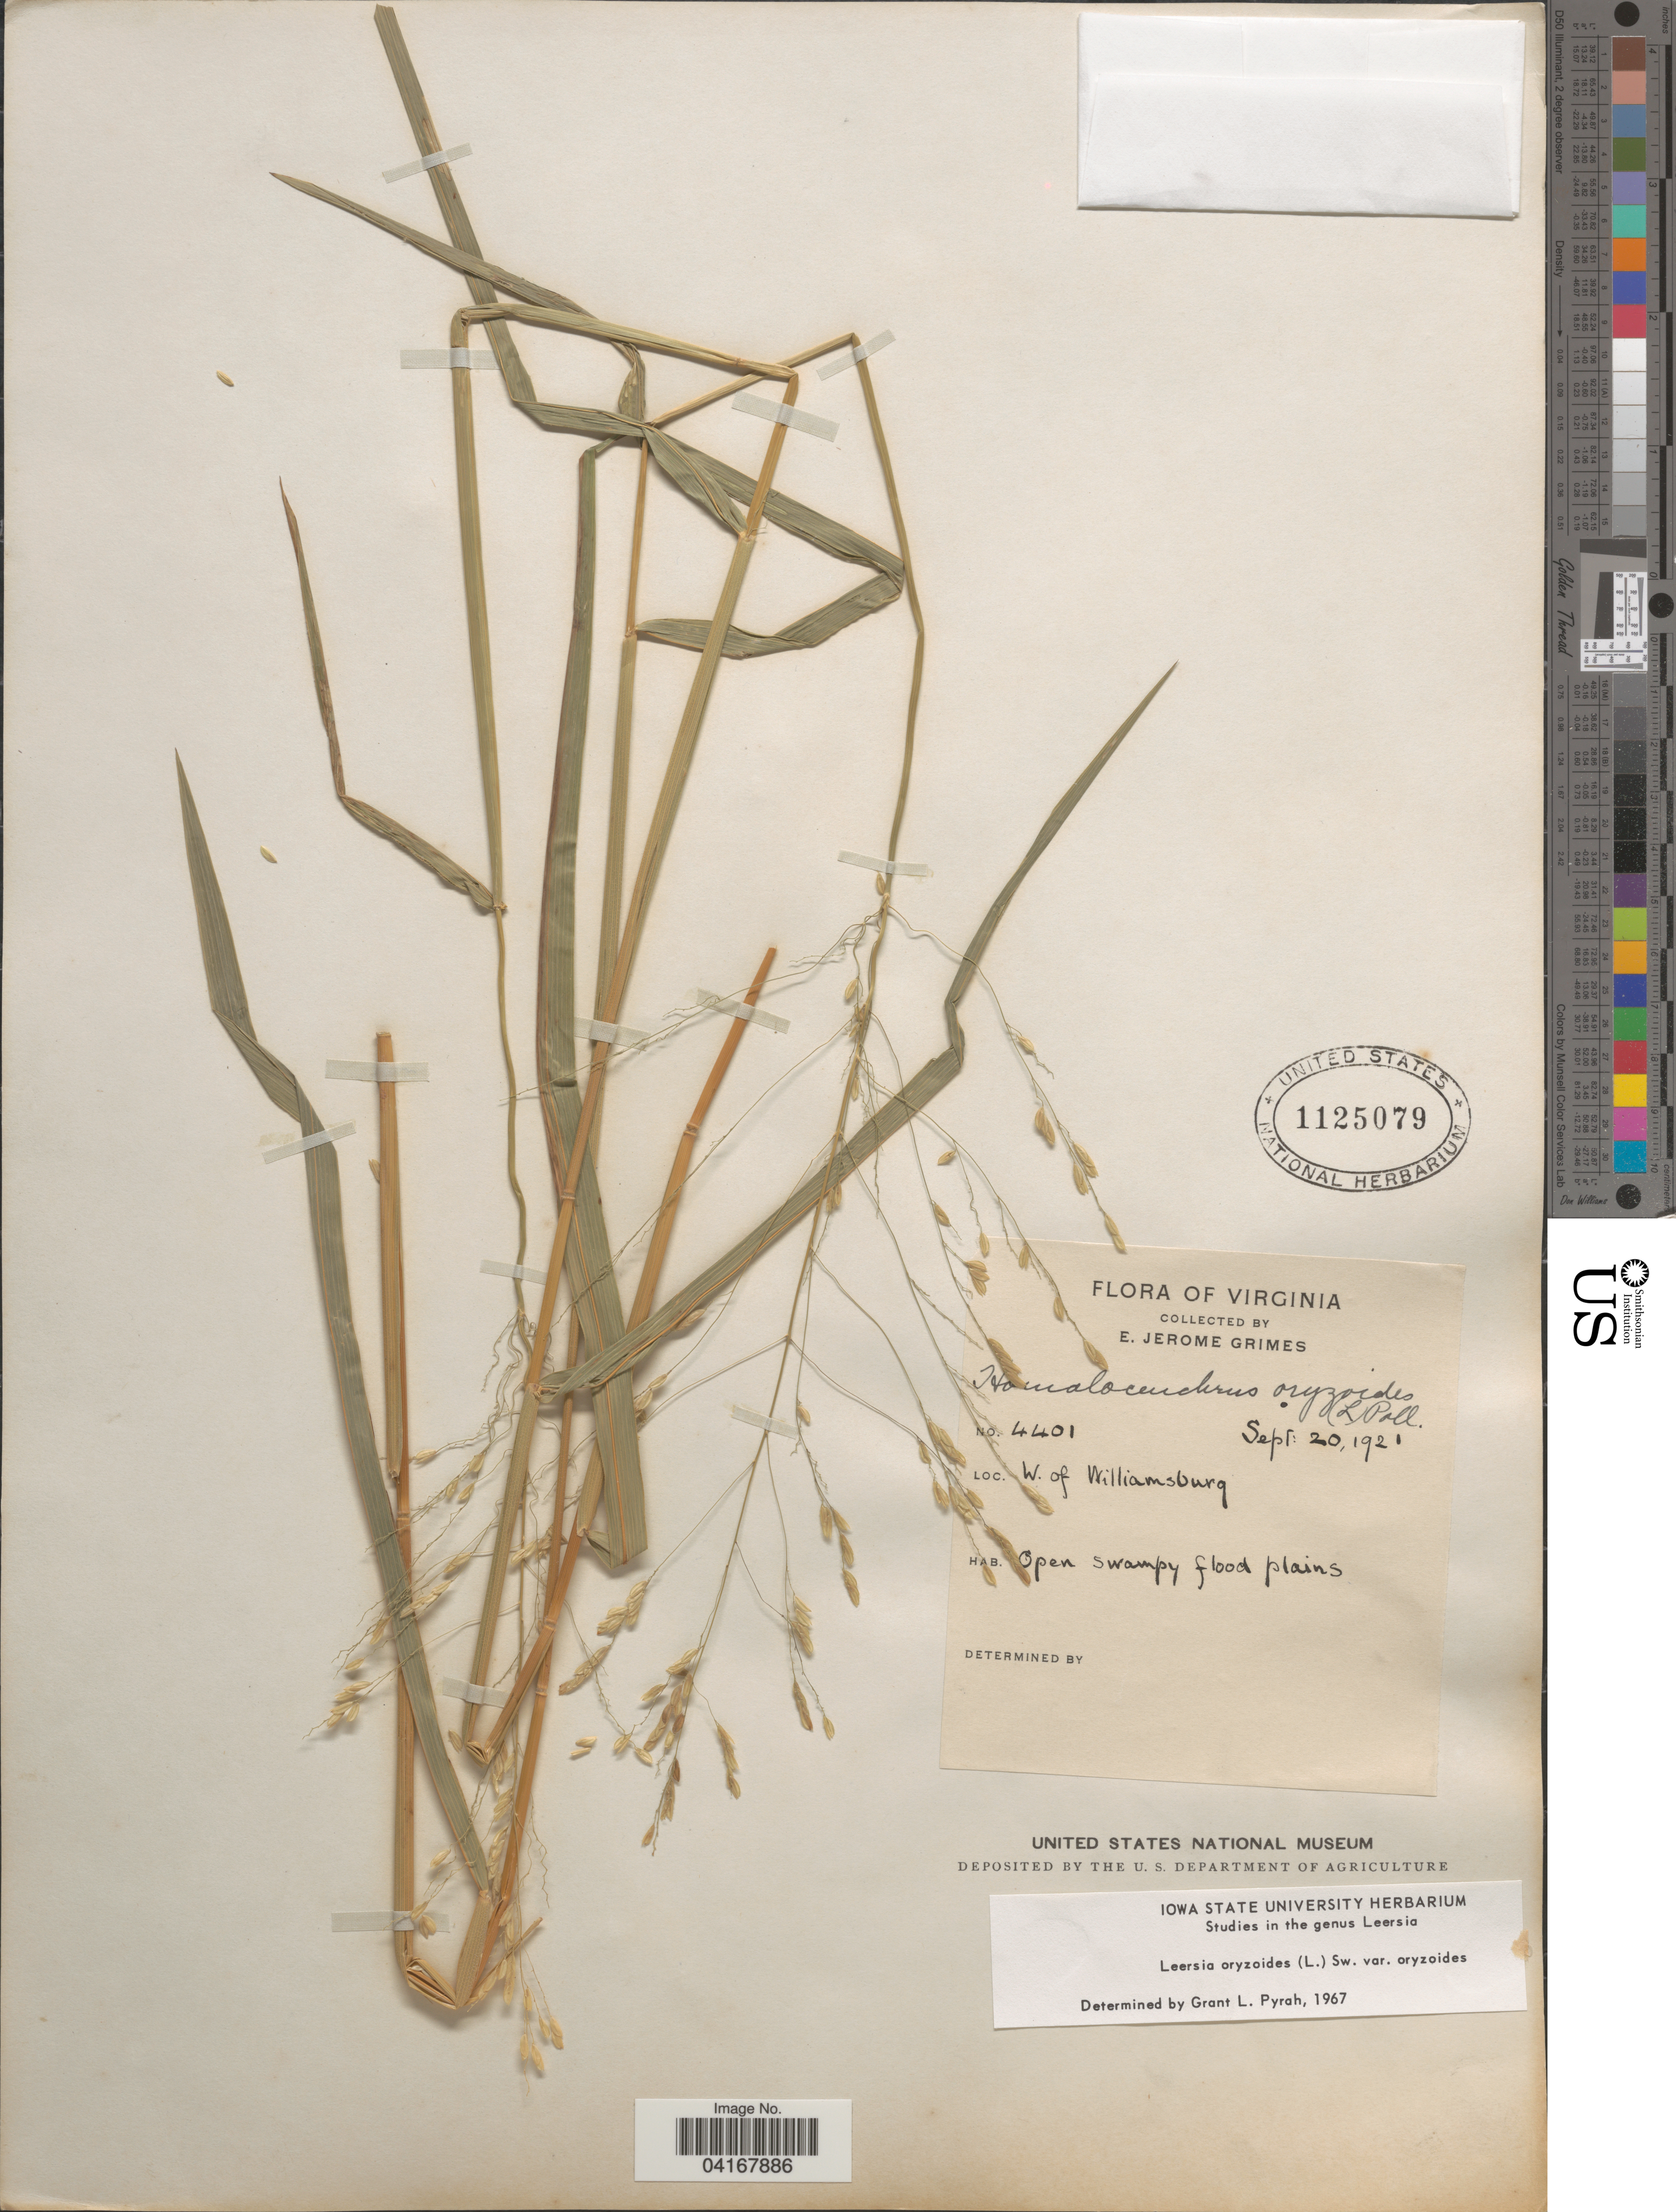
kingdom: Plantae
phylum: Tracheophyta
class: Liliopsida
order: Poales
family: Poaceae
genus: Leersia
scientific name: Leersia oryzoides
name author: (L.) Sw.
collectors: E. J. Grimes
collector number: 4401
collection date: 1921-09-20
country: United States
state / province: Virginia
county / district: City of Williamsburg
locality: W. of Williamsburg.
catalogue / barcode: US 1125079